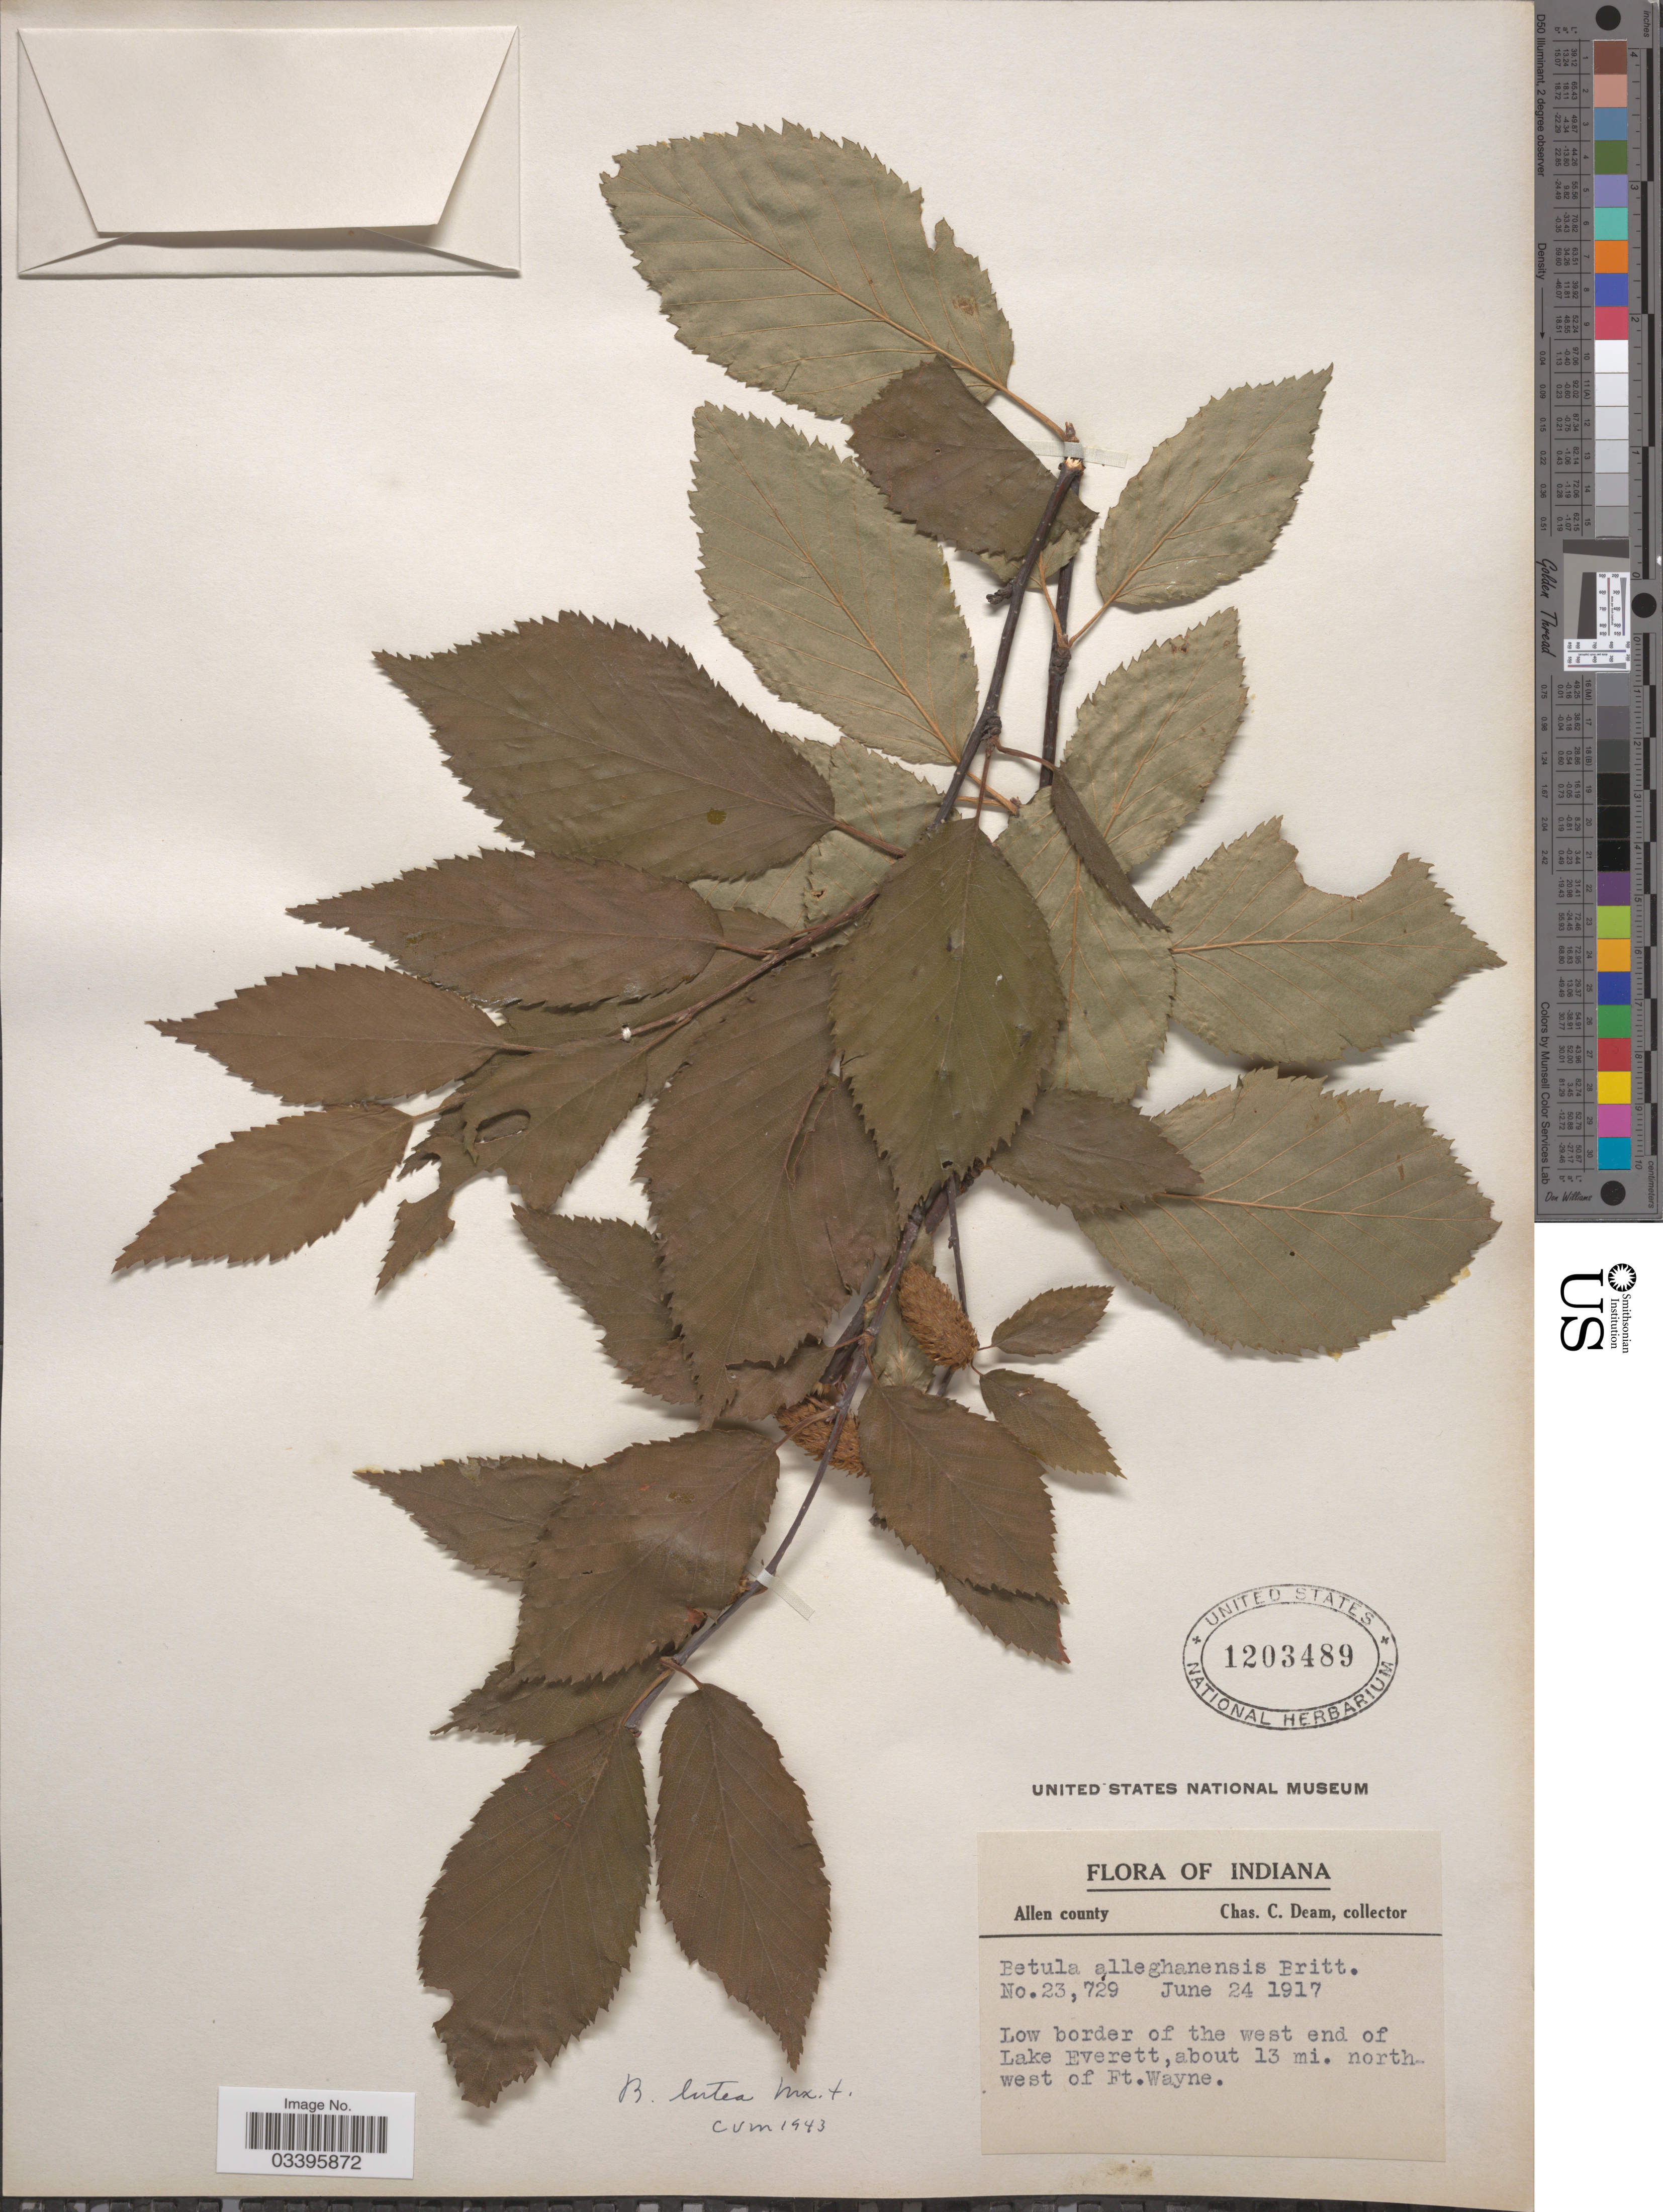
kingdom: Plantae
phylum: Tracheophyta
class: Magnoliopsida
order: Fagales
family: Betulaceae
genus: Betula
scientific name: Betula lutea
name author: F. Michx.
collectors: C. C. Deam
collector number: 23729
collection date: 1917-06-24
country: United States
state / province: Indiana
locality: Low border of the west end of Lake Everett, about 13 mi. north-west of Ft. Wayne,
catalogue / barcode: US 1203489